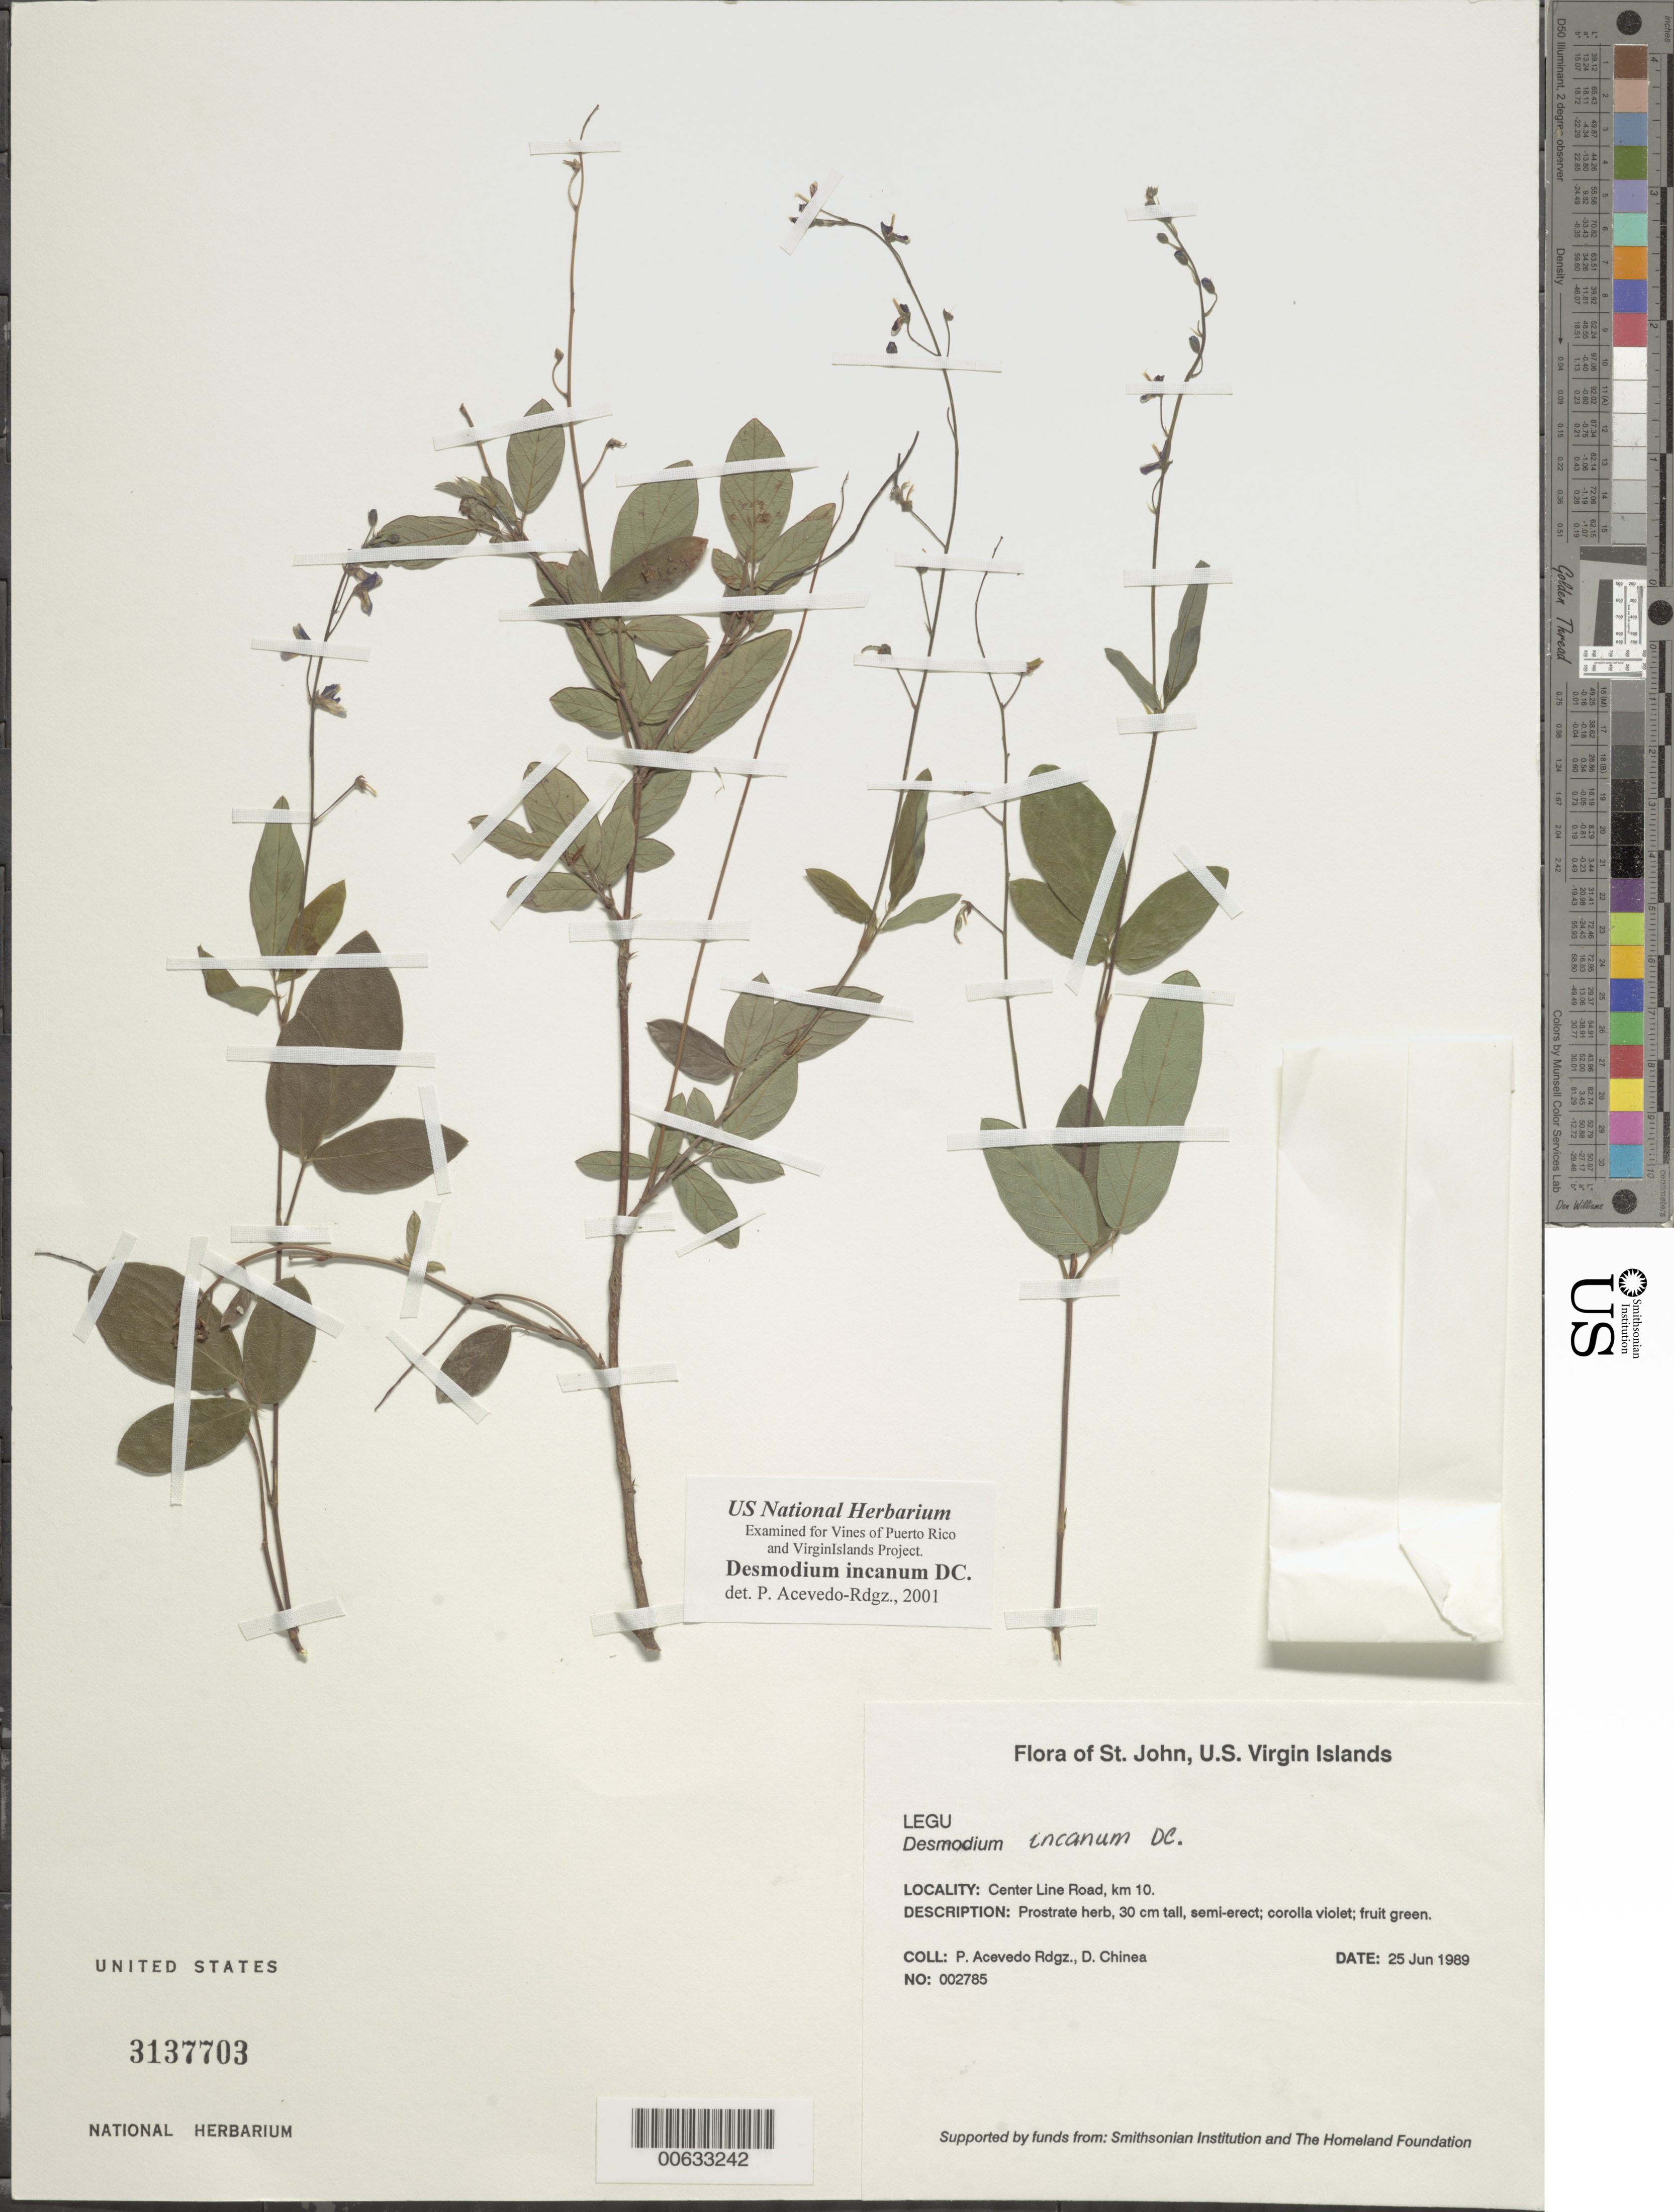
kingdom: Plantae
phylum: Tracheophyta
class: Magnoliopsida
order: Fabales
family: Fabaceae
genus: Desmodium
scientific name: Desmodium incanum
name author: (Sw.) DC.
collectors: P. Acevedo-Rodr. & D. Chinea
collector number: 2785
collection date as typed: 25 Jun 1989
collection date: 1989-06-25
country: U.S. Virgin Islands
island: St. John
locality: Center Line Road, km 10.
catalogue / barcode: US 3137703